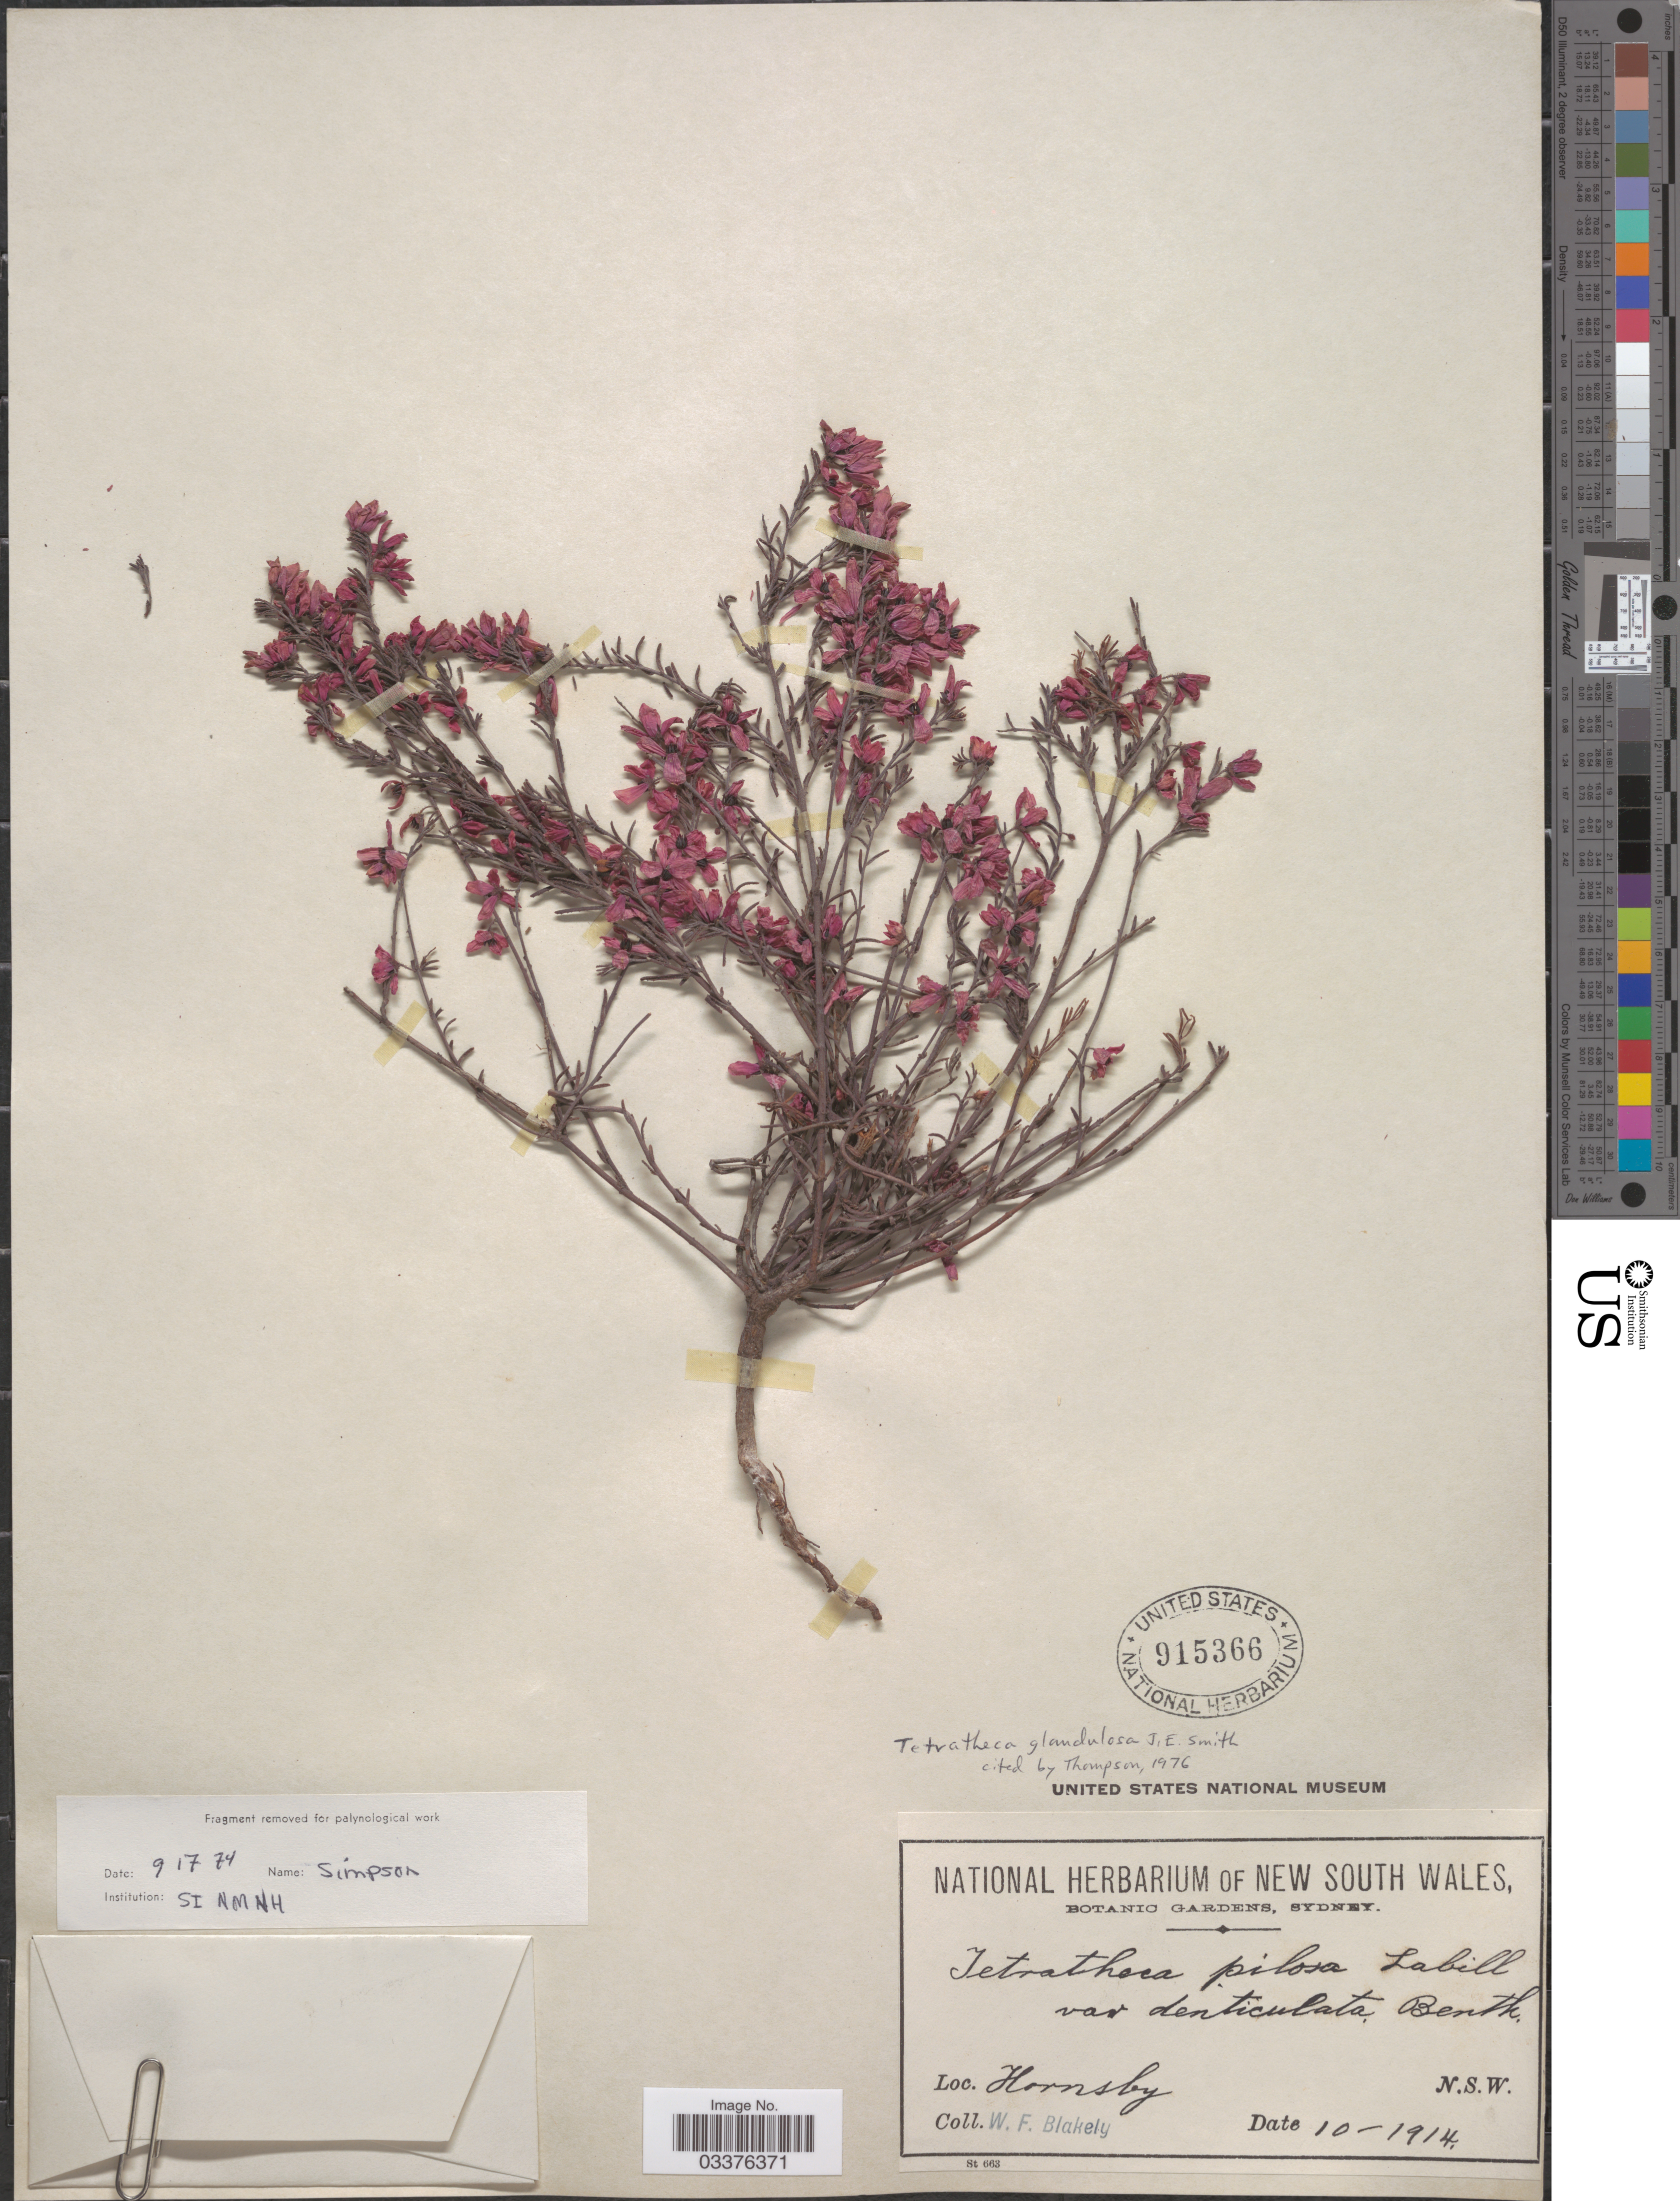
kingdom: Plantae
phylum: Tracheophyta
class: Magnoliopsida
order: Oxalidales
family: Elaeocarpaceae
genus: Tetratheca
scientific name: Tetratheca glandulosa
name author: Sm.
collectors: W. Blakely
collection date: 1914-10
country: Australia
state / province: New South Wales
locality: Hornsby.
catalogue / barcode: US 915366